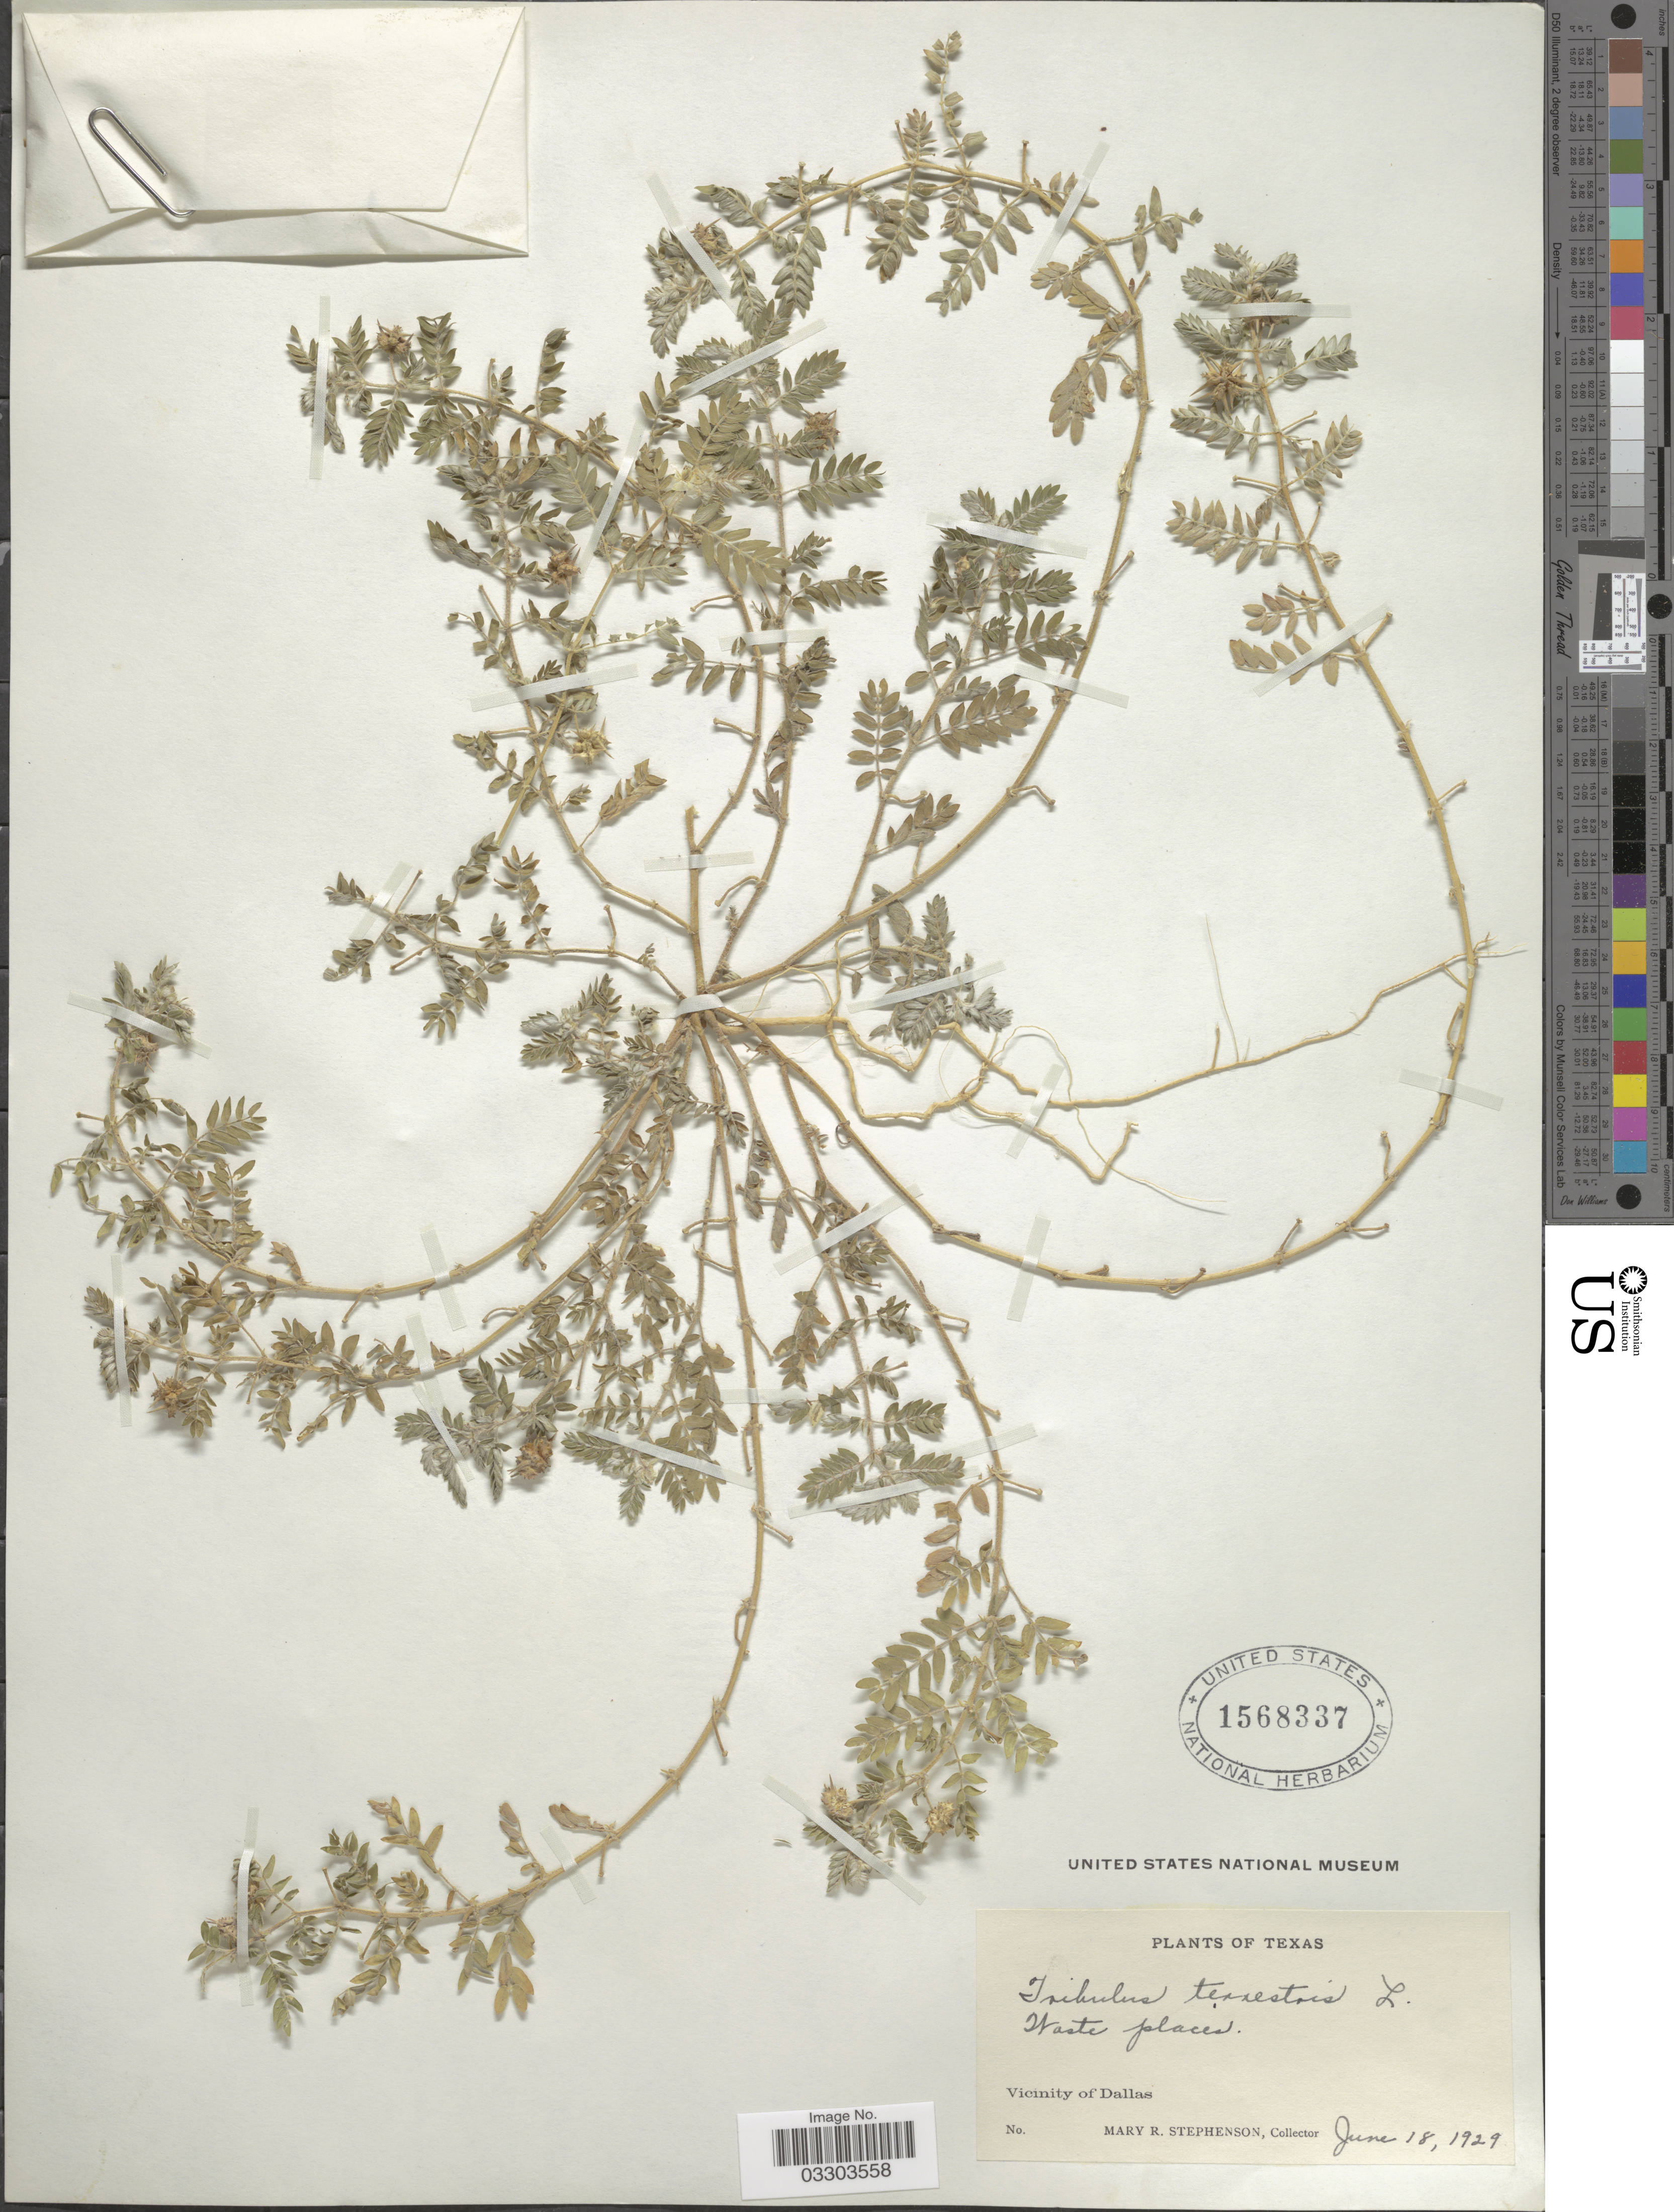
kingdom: Plantae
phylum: Tracheophyta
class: Magnoliopsida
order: Zygophyllales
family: Zygophyllaceae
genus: Tribulus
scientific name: Tribulus terrestris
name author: L.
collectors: M. Stephenson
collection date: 1929-06-18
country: United States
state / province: Texas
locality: Vicinity of Dallas.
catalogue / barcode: US 1568337